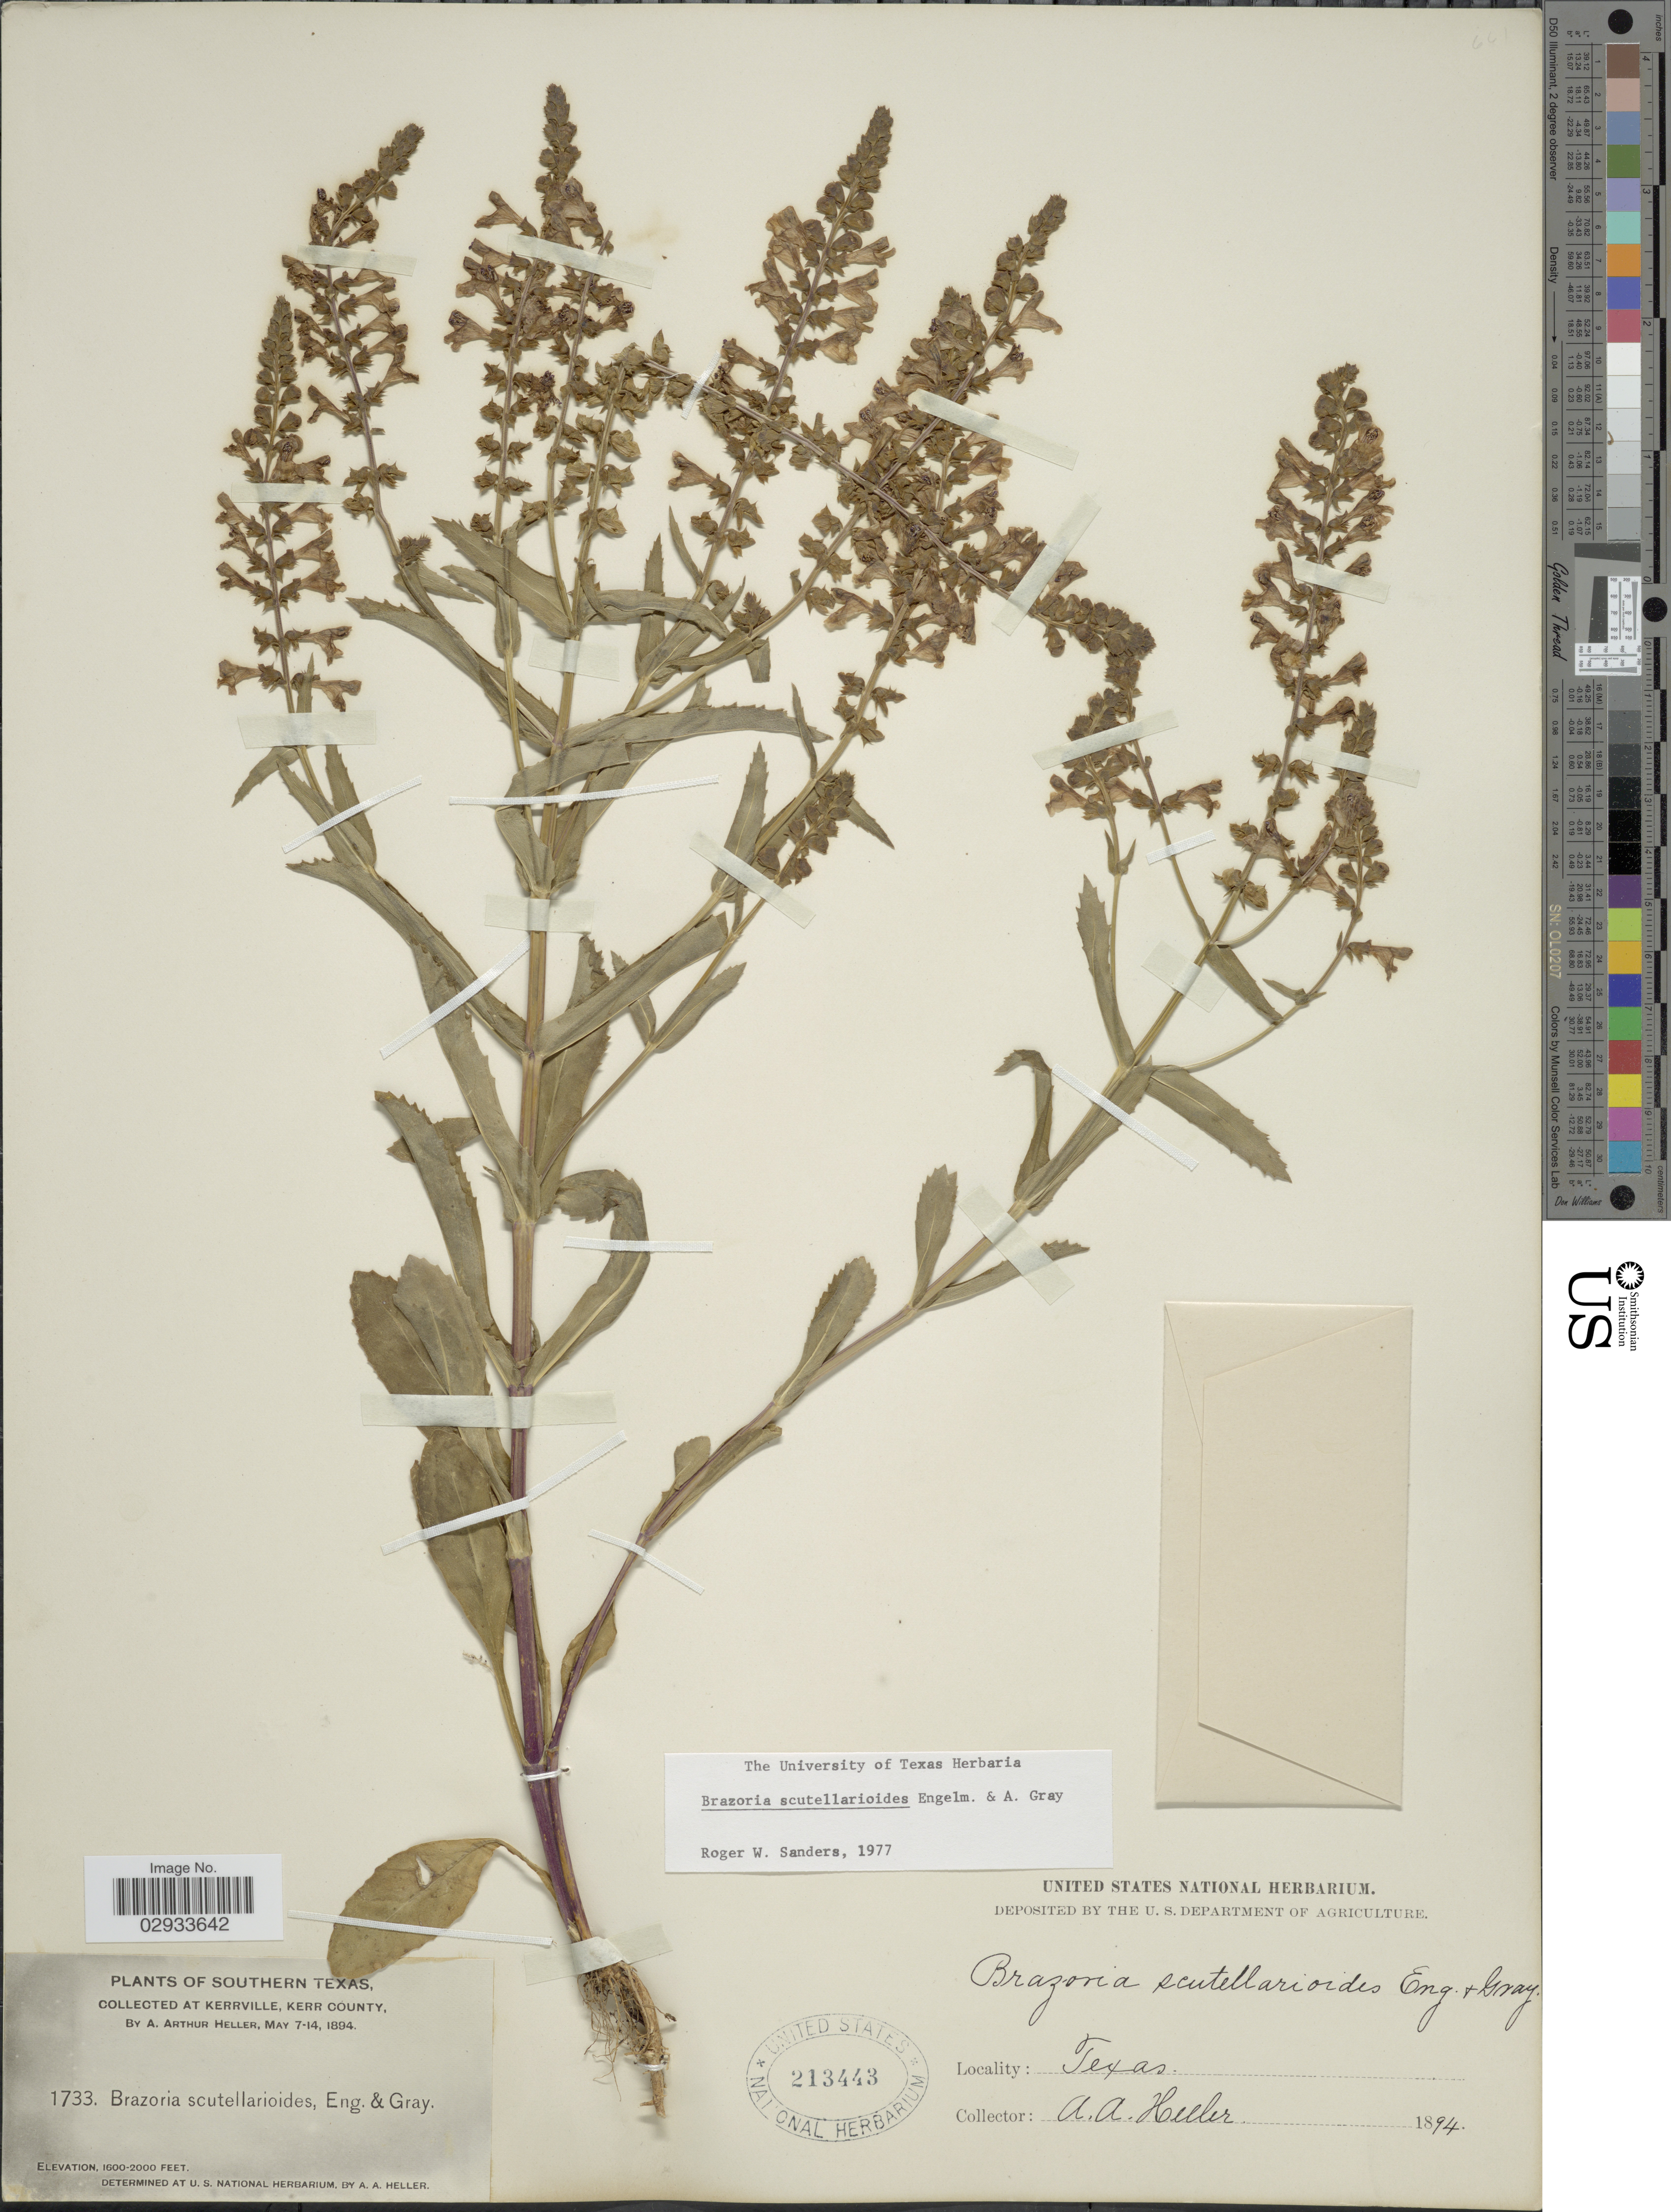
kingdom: Plantae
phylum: Tracheophyta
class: Magnoliopsida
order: Lamiales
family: Lamiaceae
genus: Brazoria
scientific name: Brazoria scutellarioides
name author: Engelm. & A. Gray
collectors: A. A. Heller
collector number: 1733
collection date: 1894-05-07/1894-05-14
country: United States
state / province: Texas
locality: Southern Texas, At Kerrville, Kerr County.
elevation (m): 488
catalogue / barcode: US 213443